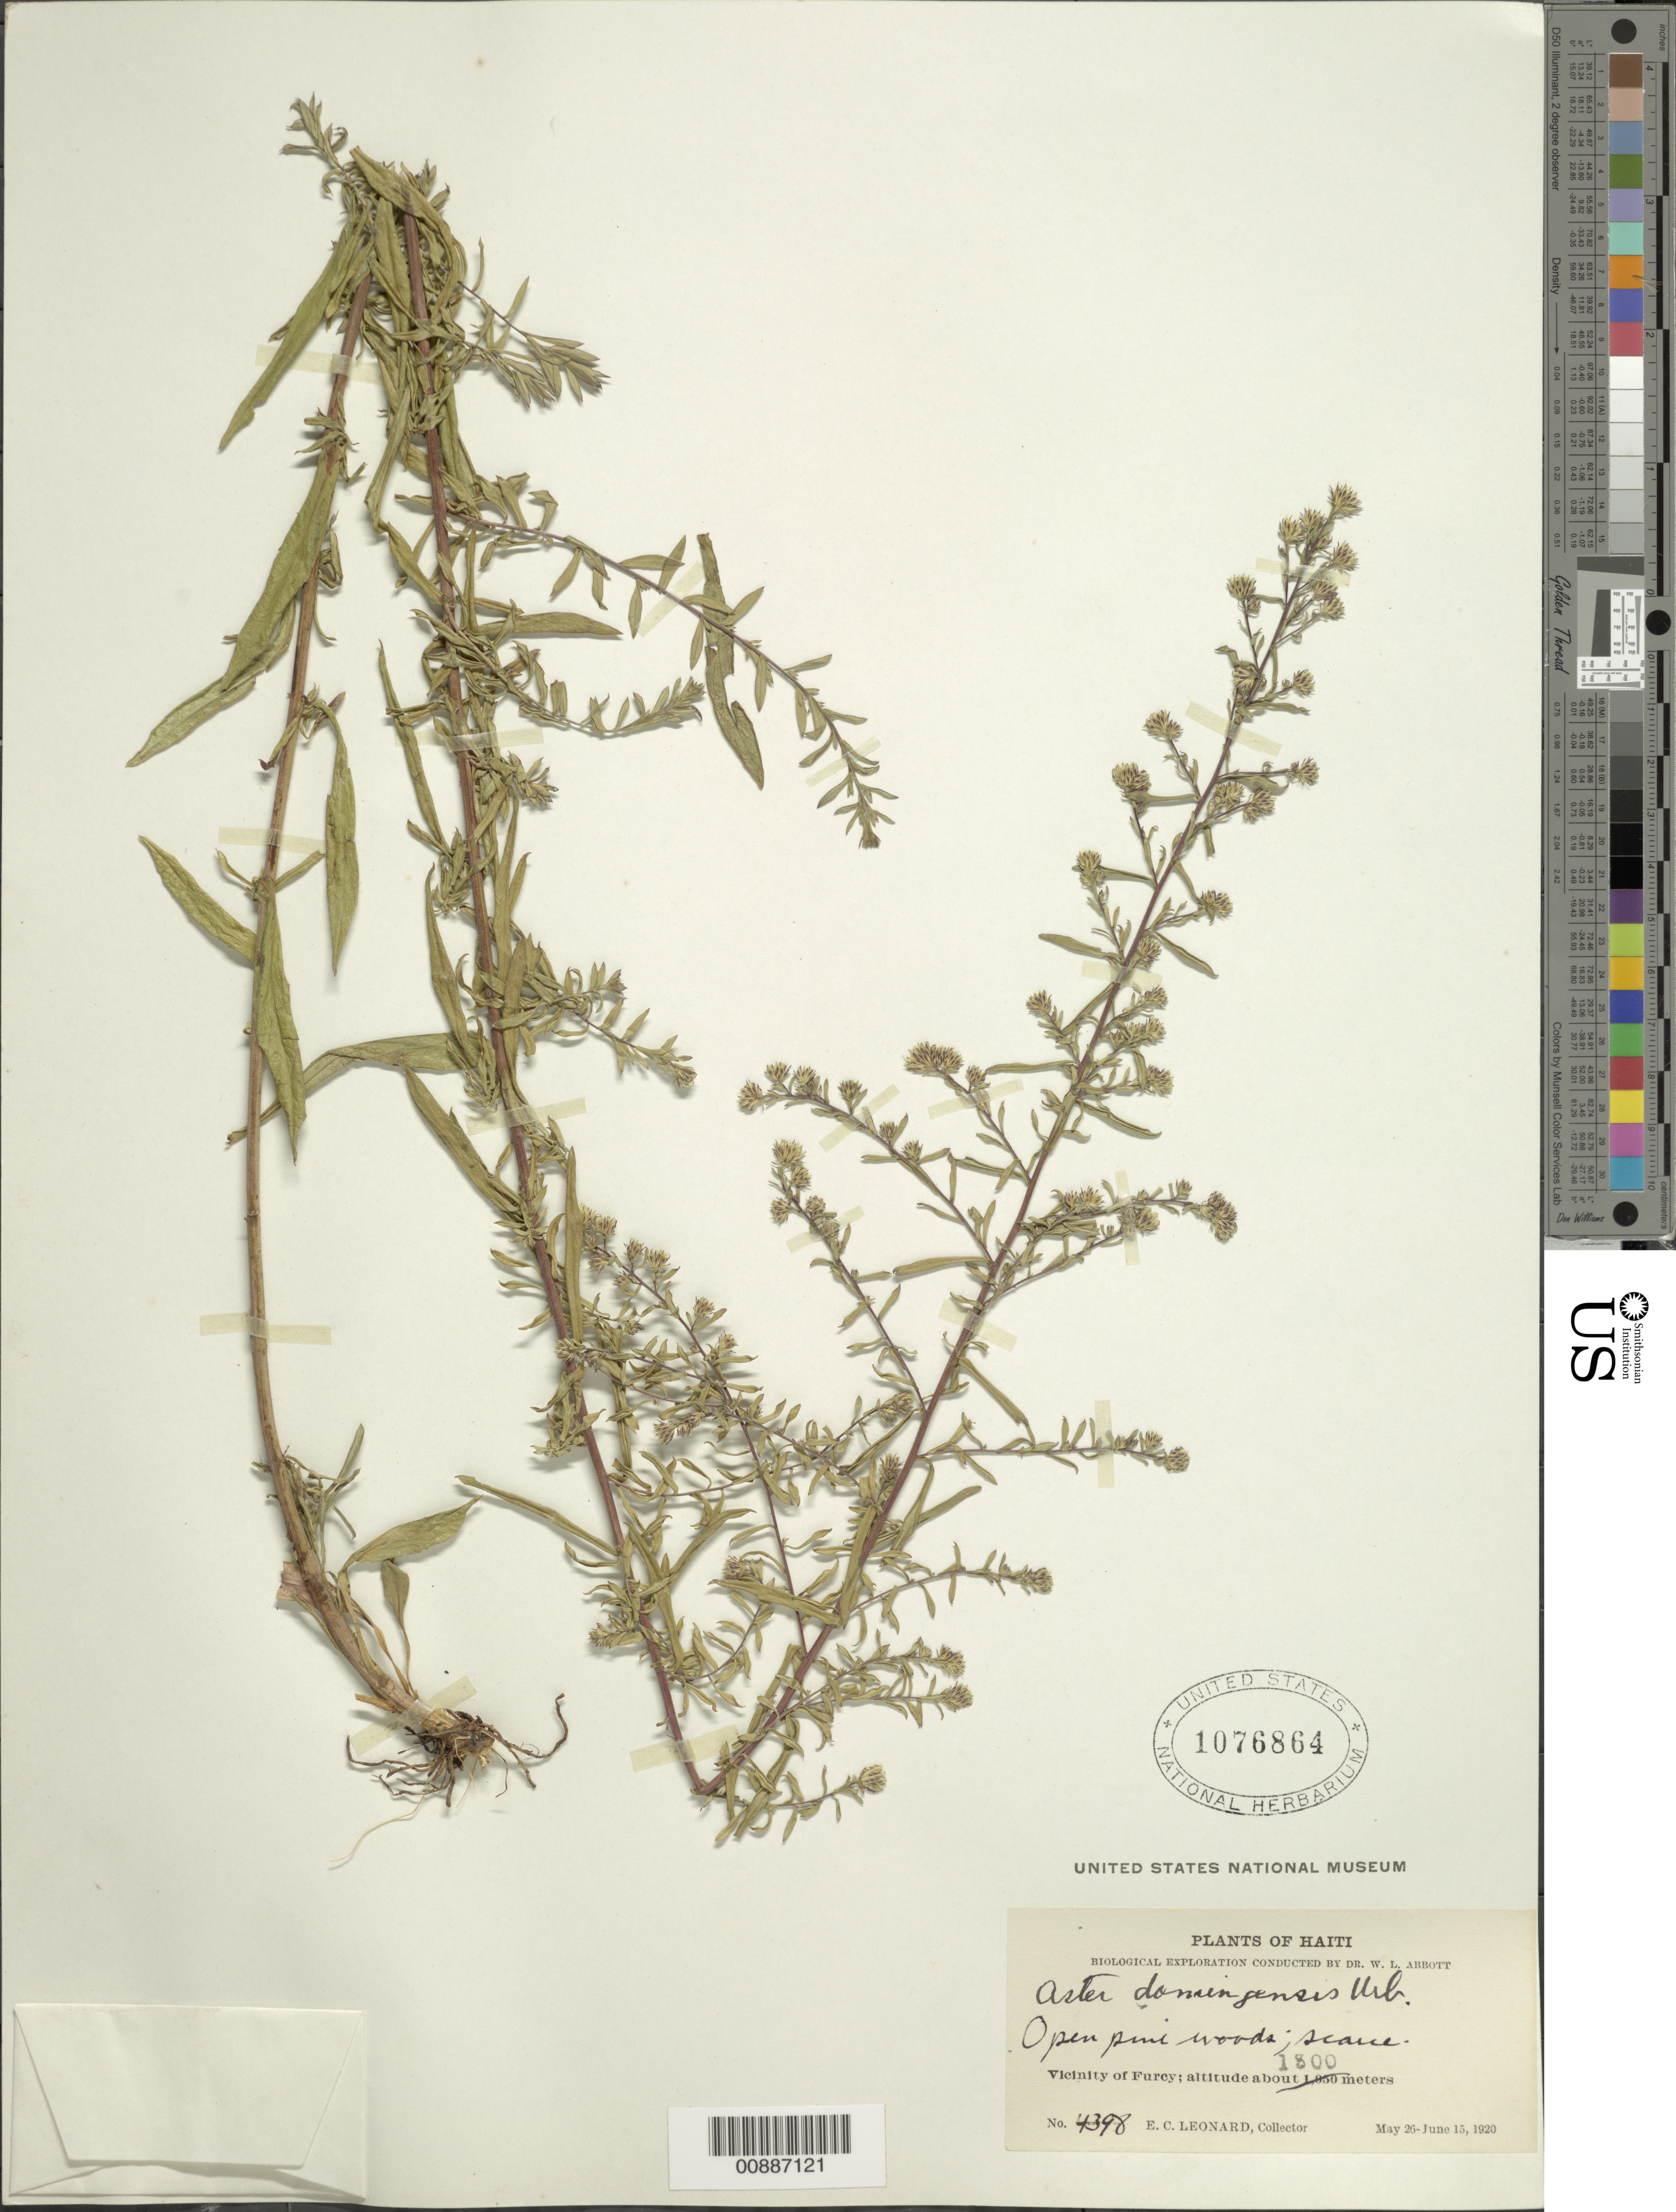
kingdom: Plantae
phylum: Tracheophyta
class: Magnoliopsida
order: Asterales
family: Asteraceae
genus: Symphyotrichum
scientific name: Symphyotrichum domingensis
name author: (Urb.) G.L. Nesom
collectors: E. C. Leonard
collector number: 4398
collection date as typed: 26 May 1920 to 15 Jun 1920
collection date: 1920-05-26/1920-06-15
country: Haiti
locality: Vicinity of Furey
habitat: Open pine woods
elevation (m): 1800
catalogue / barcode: US 1076864